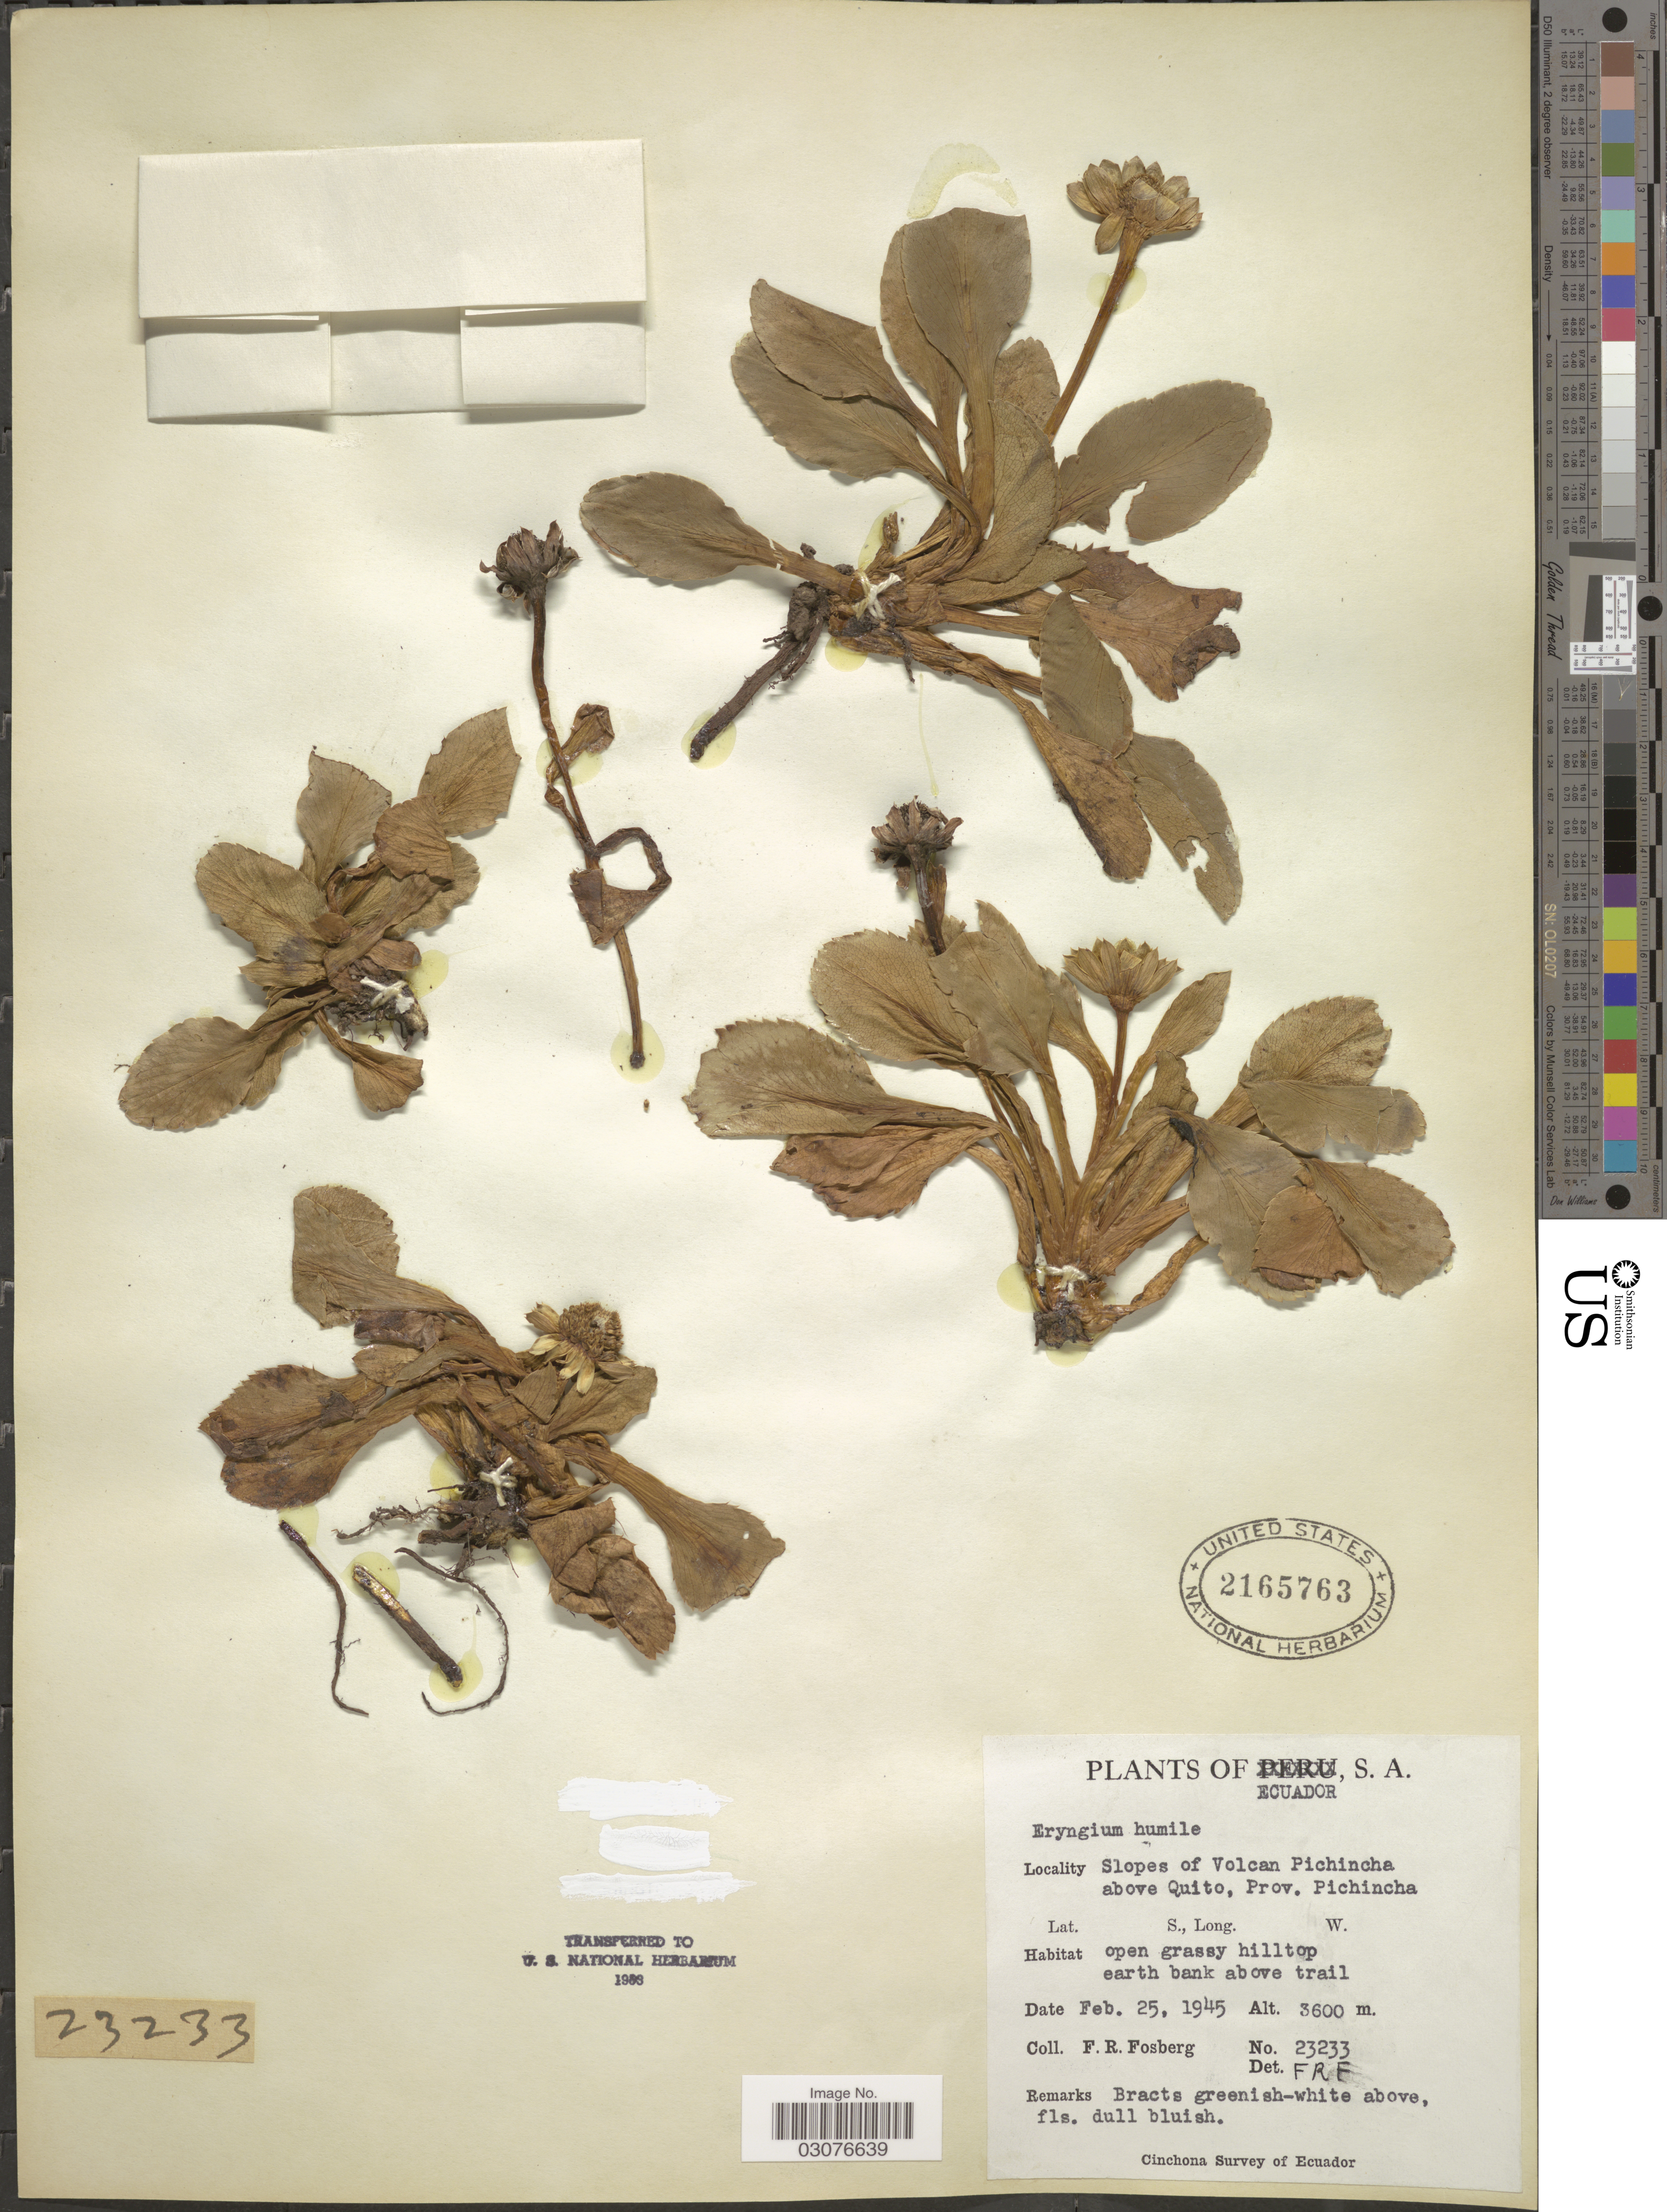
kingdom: Plantae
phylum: Tracheophyta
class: Magnoliopsida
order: Apiales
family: Apiaceae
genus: Eryngium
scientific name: Eryngium humile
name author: Cav.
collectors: F. R. Fosberg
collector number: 23233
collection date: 1945-02-25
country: Ecuador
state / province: Pichincha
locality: Slopes of Volcan Pichincha above Quito, Prov. Pichincha, open grassy hilltop, earth bank above trail.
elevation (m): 3600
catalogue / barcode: US 2165763